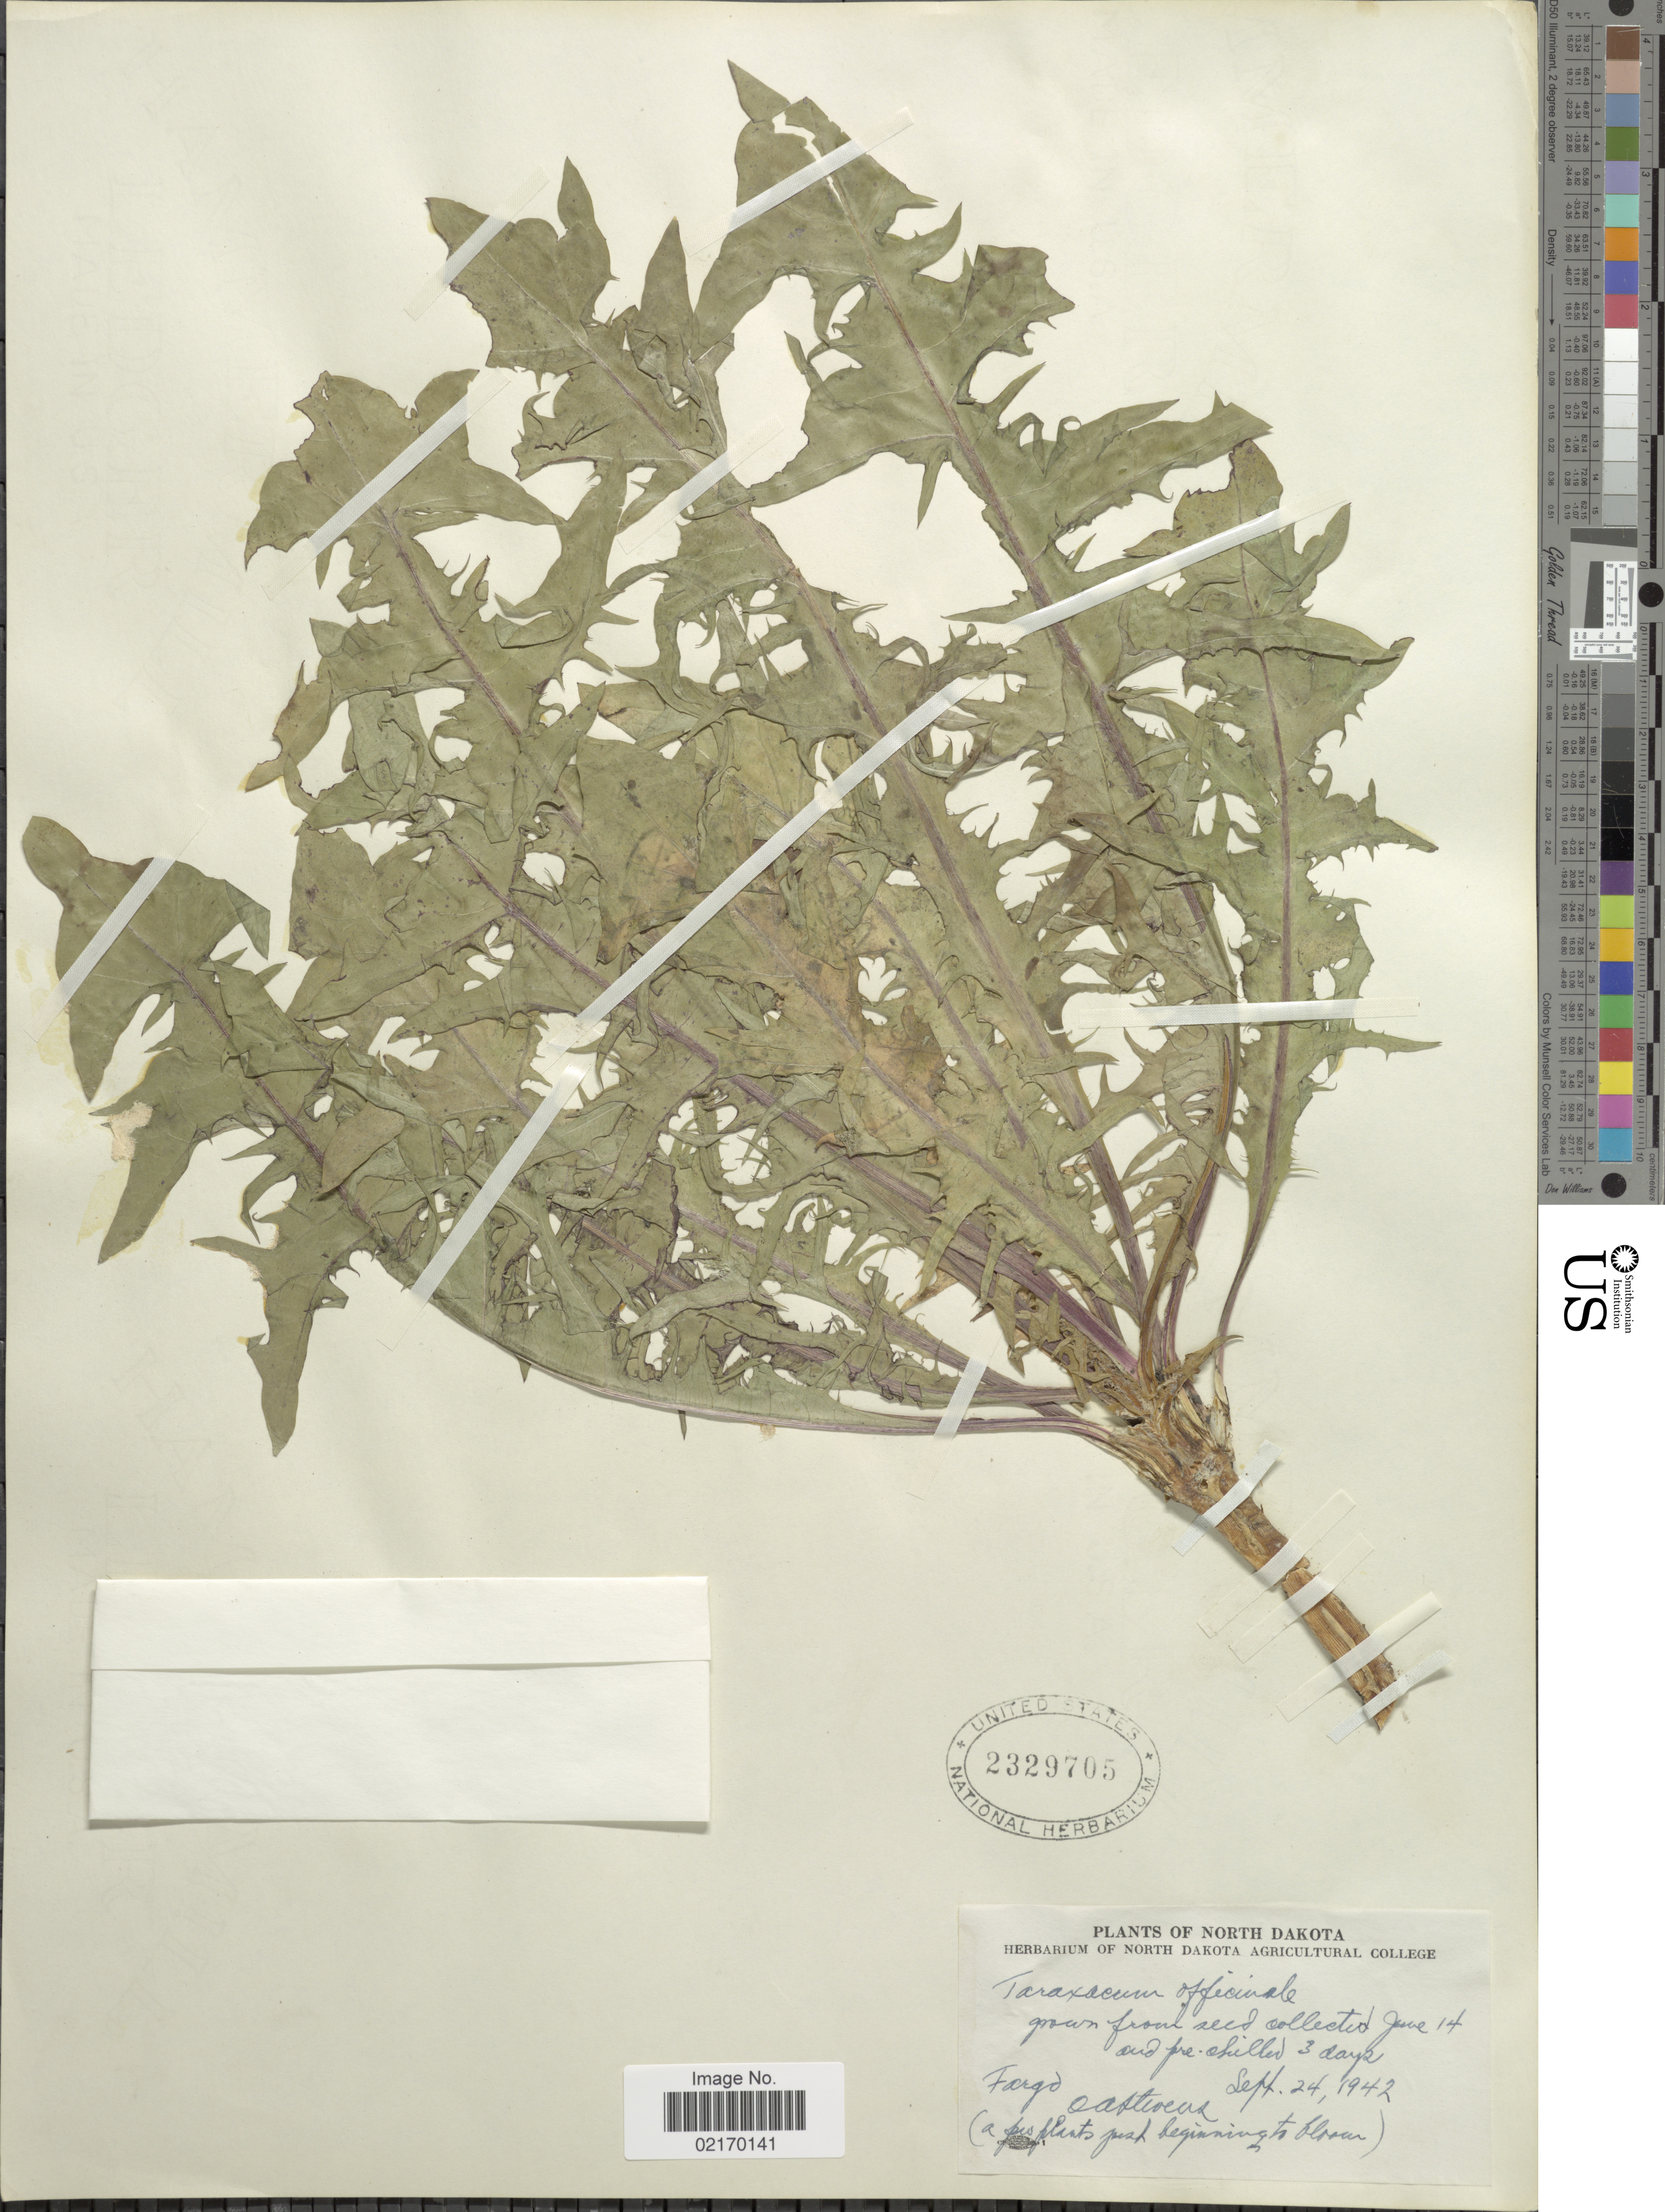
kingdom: Plantae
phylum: Tracheophyta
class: Magnoliopsida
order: Asterales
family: Asteraceae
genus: Taraxacum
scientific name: Taraxacum officinale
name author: G.H. Weber ex F.H. Wigg.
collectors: O. A. Stevens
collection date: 1942-09-24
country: United States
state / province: North Dakota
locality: Fargo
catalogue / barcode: US 2329705